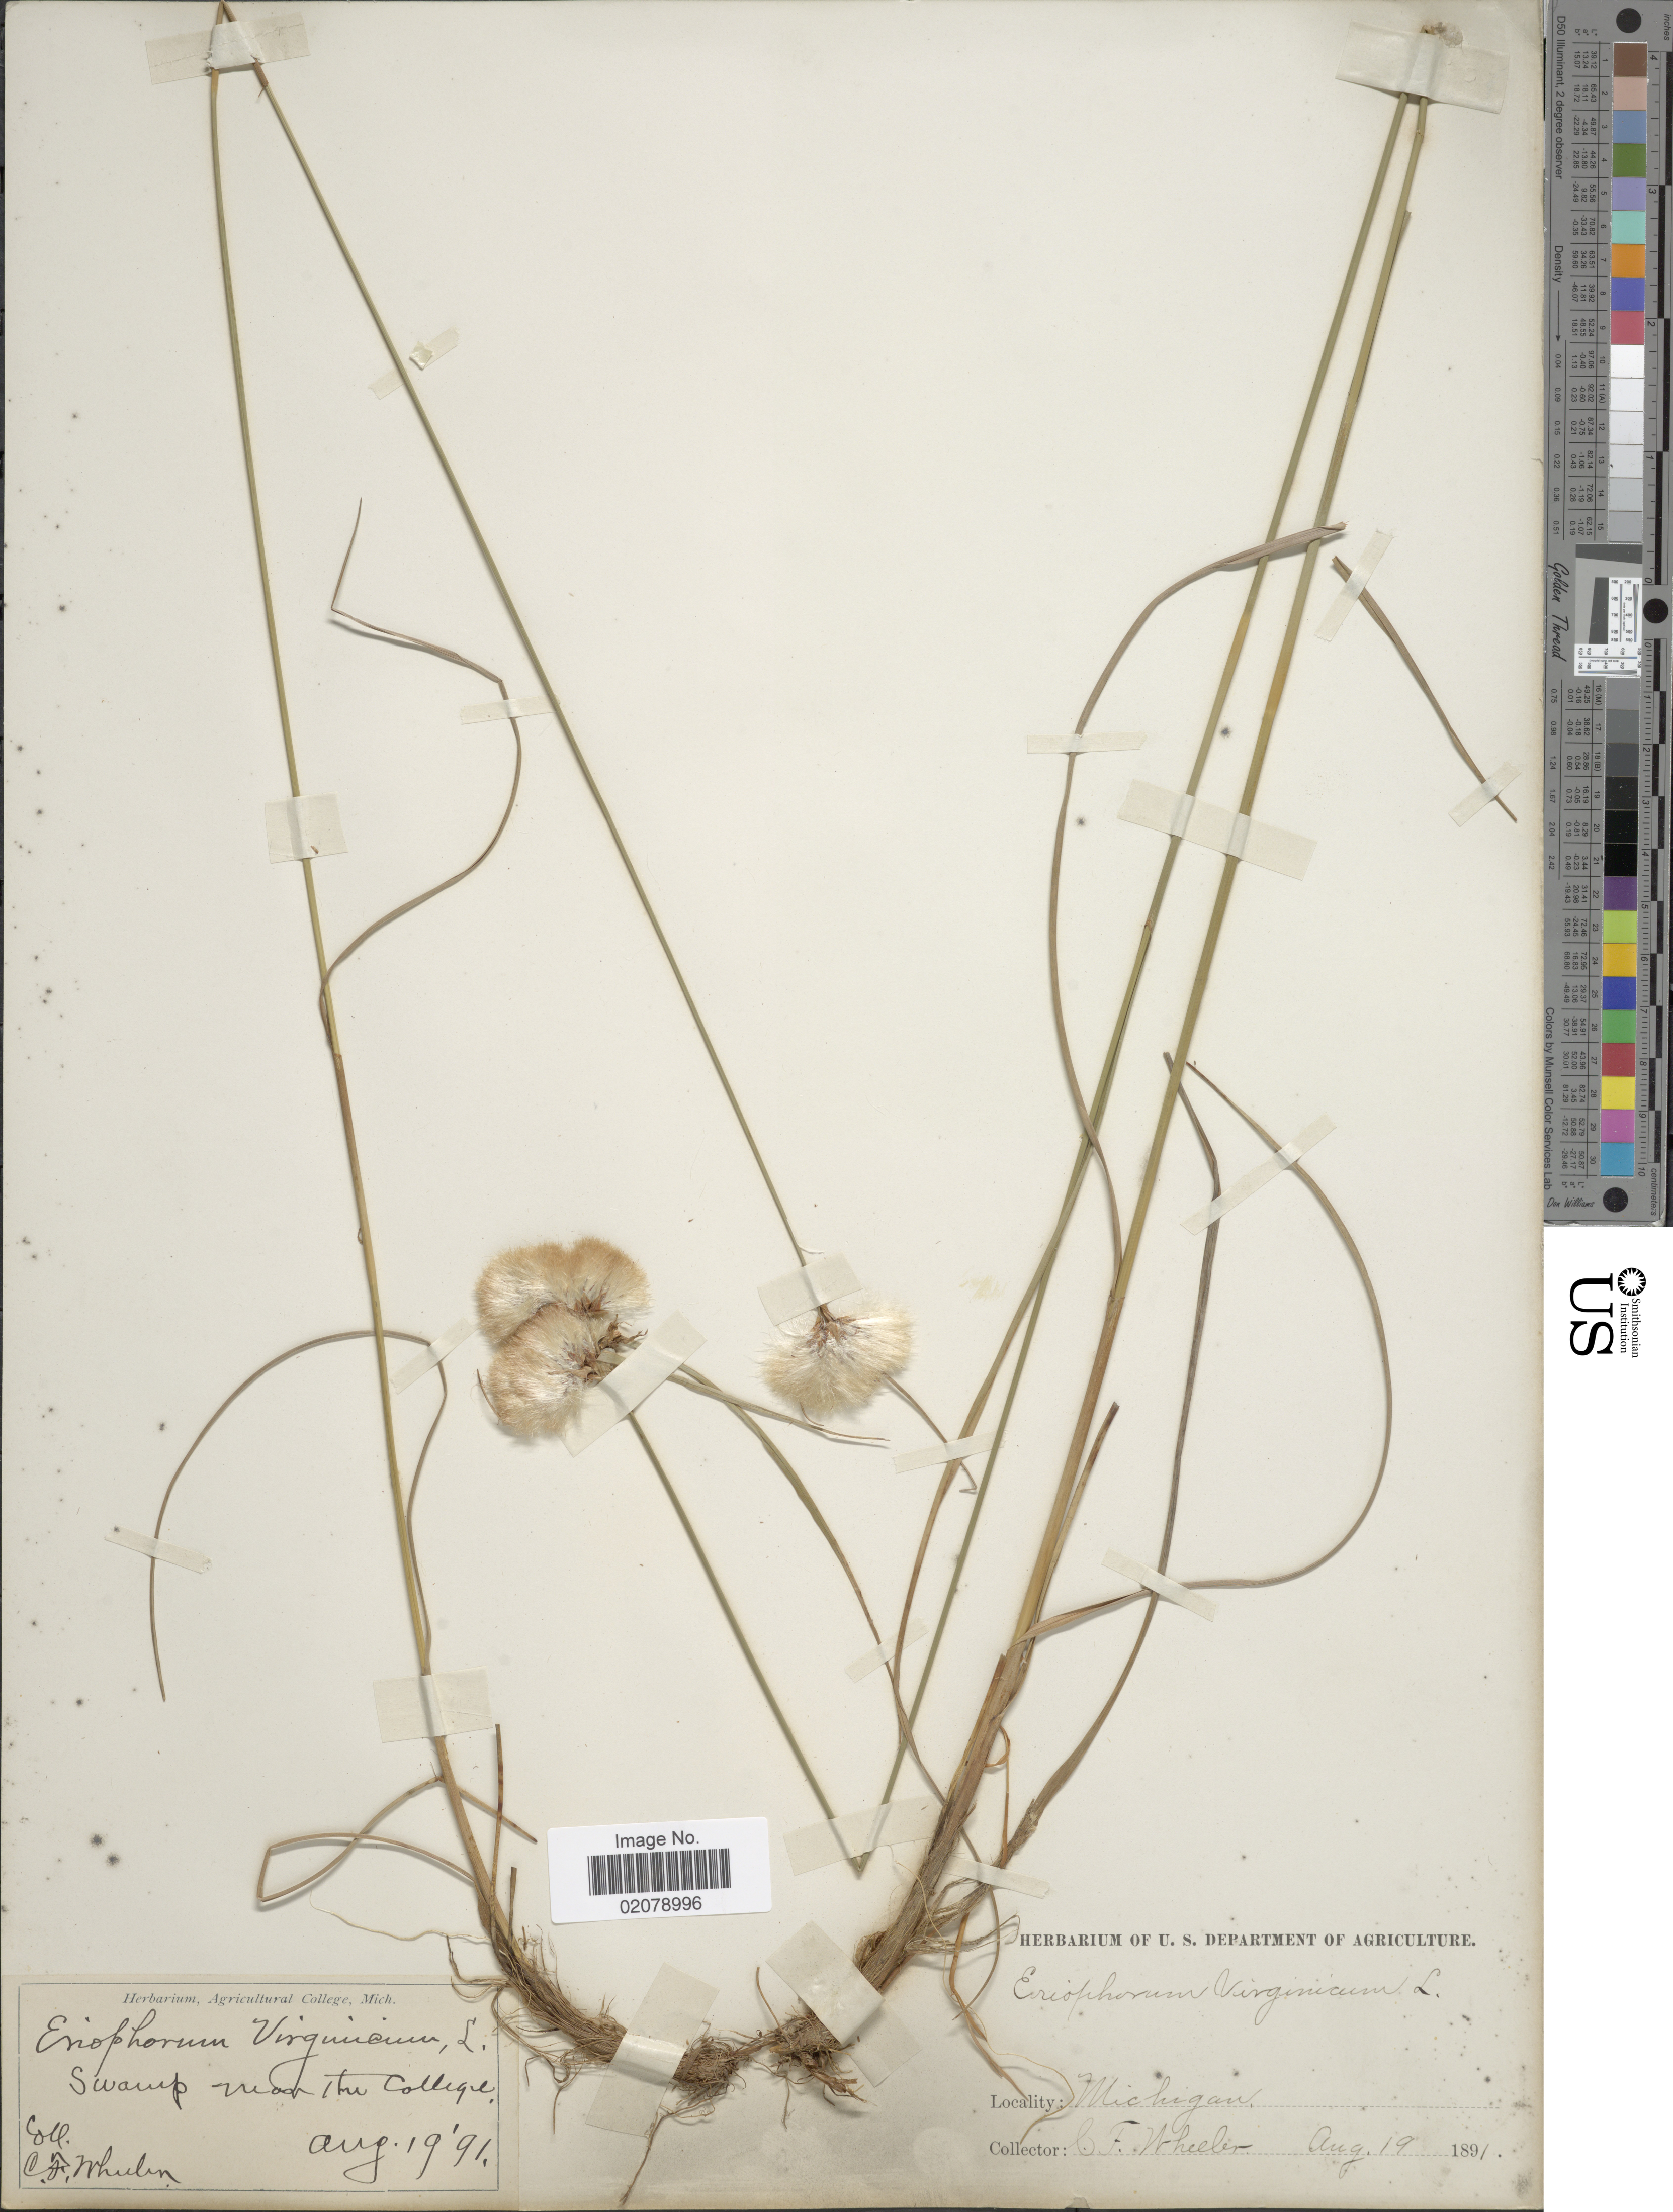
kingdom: Plantae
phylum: Tracheophyta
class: Liliopsida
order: Poales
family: Cyperaceae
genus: Eriophorum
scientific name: Eriophorum virginicum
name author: L.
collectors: C. Wheeler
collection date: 1891-08-19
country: United States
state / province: Michigan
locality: Swamp near the college